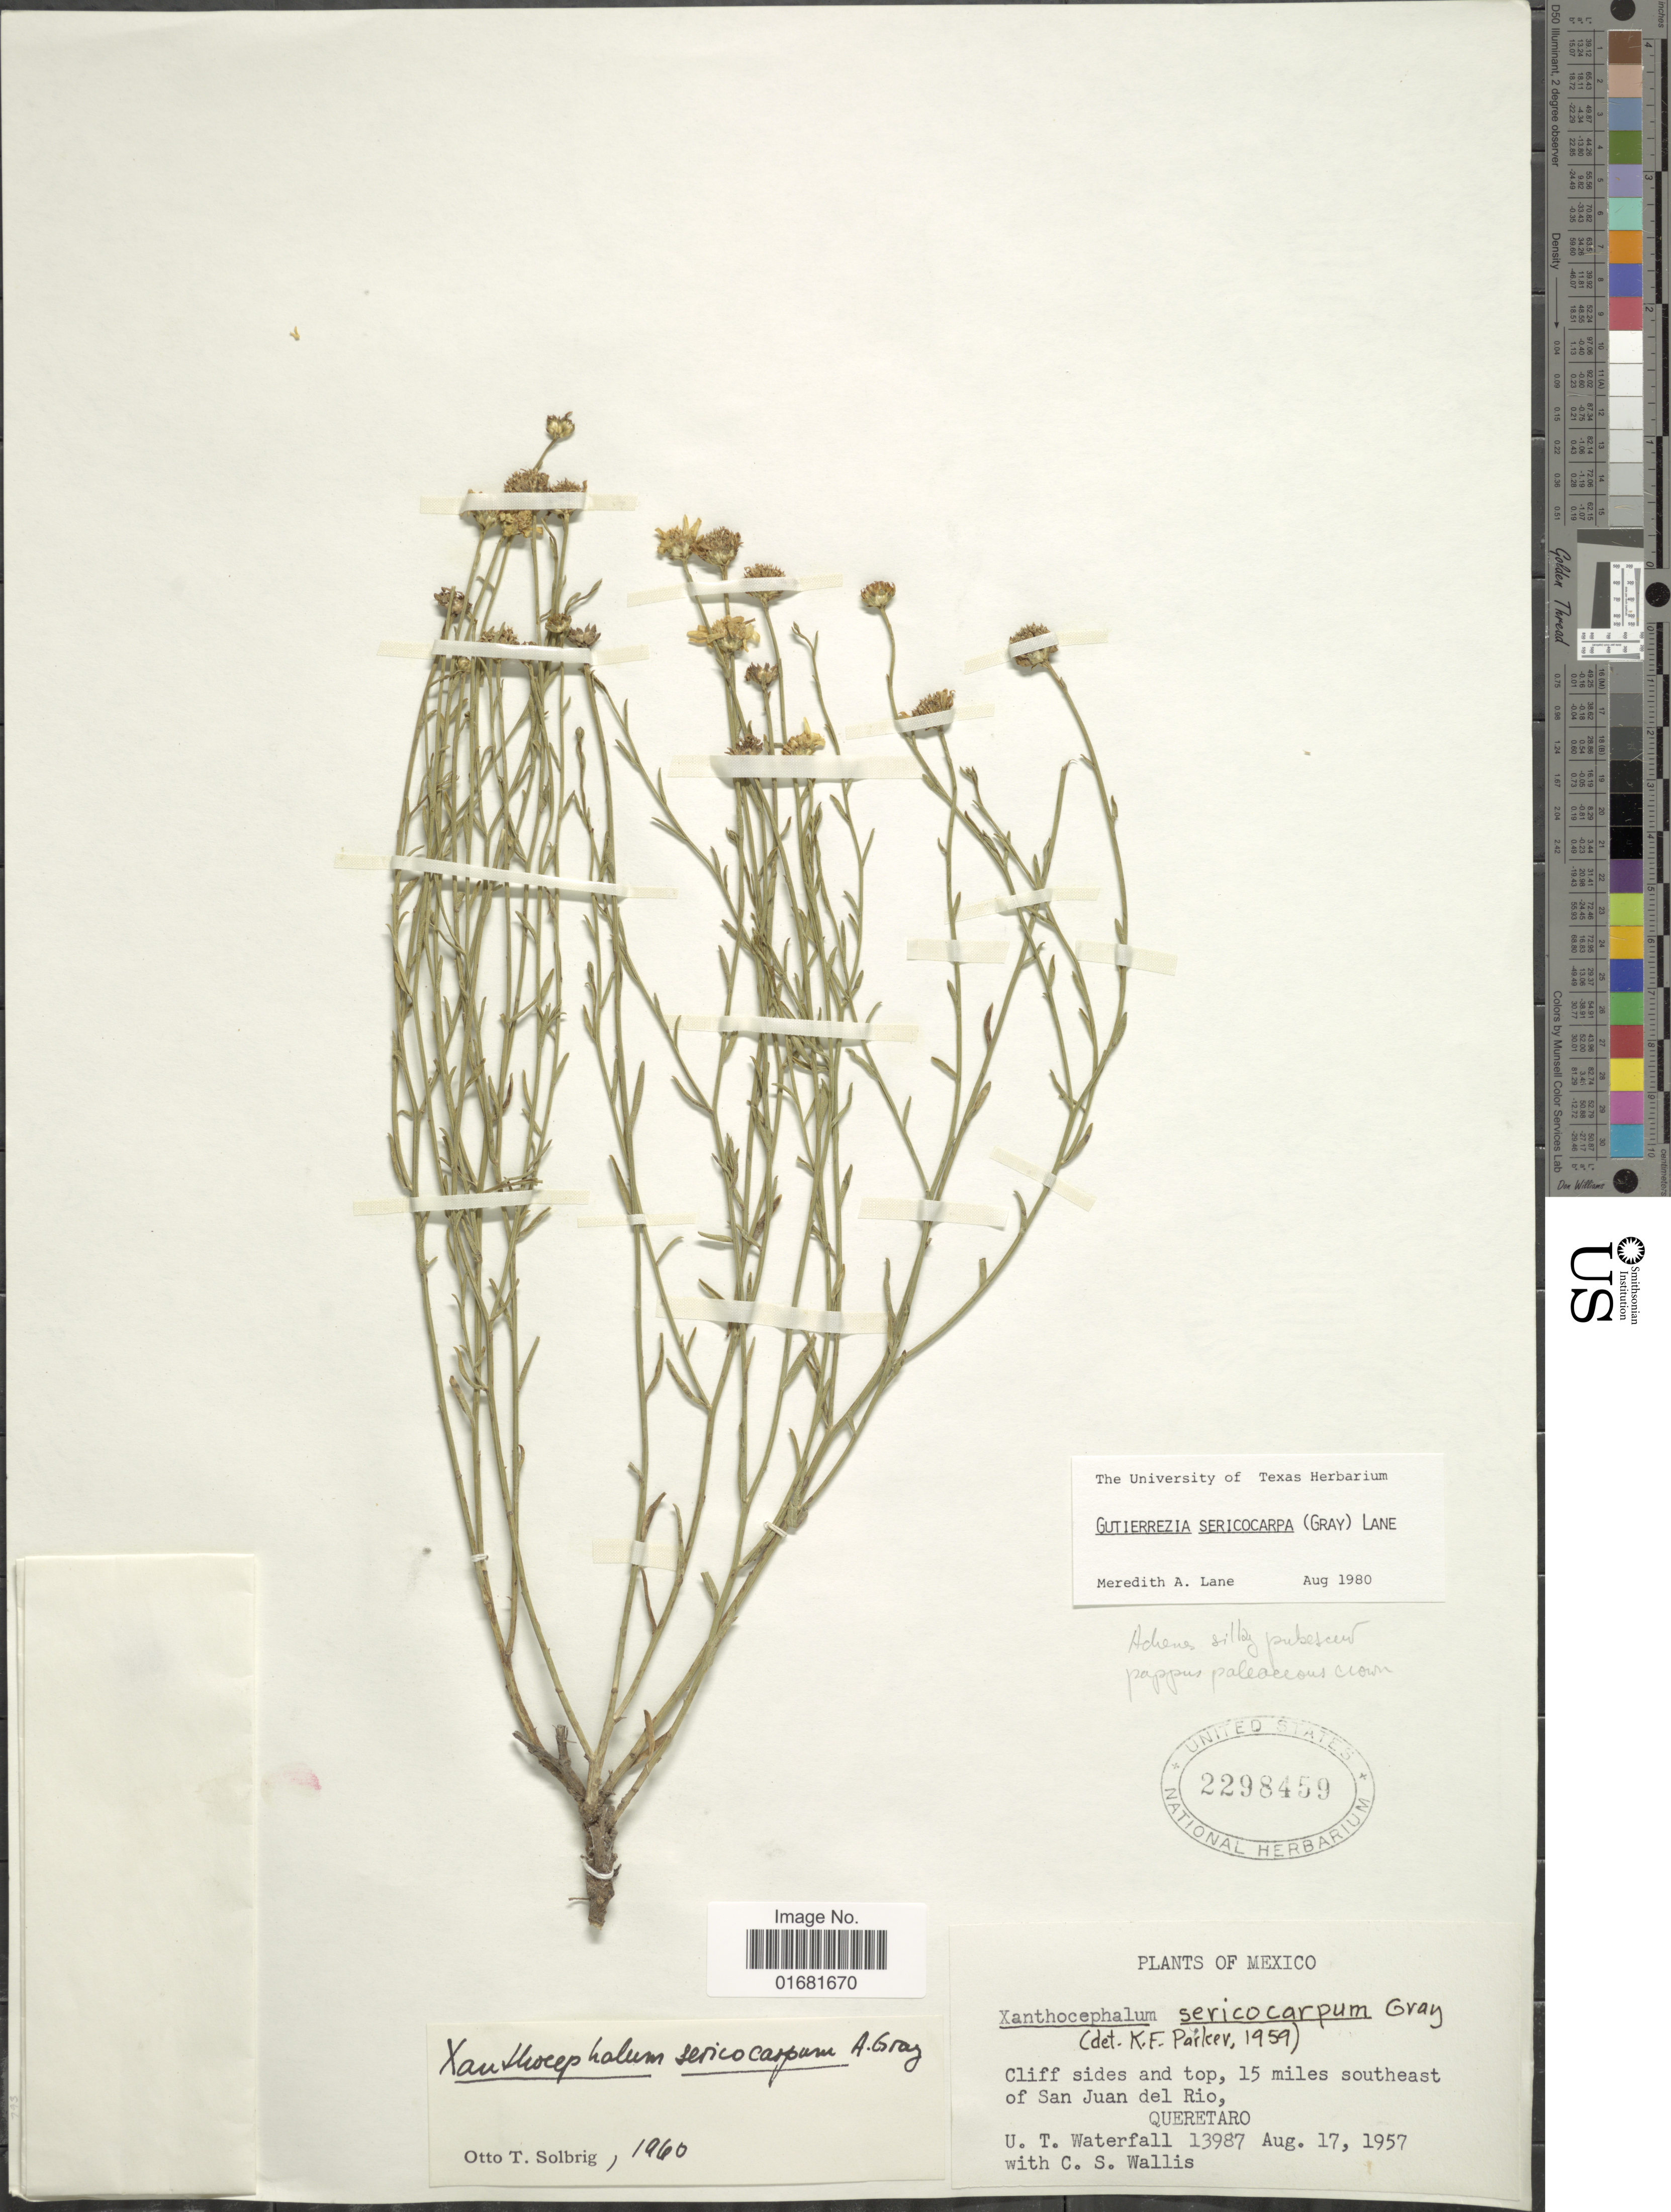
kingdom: Plantae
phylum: Tracheophyta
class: Magnoliopsida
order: Asterales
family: Asteraceae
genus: Gutierrezia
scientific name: Gutierrezia sericocarpa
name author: (A. Gray) M.A. Lane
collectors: U. T. Waterfall & C. S. Wallis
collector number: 13987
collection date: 1957-08-17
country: Mexico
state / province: Querétaro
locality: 15 miles southeast of San Juan del Rio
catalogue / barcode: US 2298459